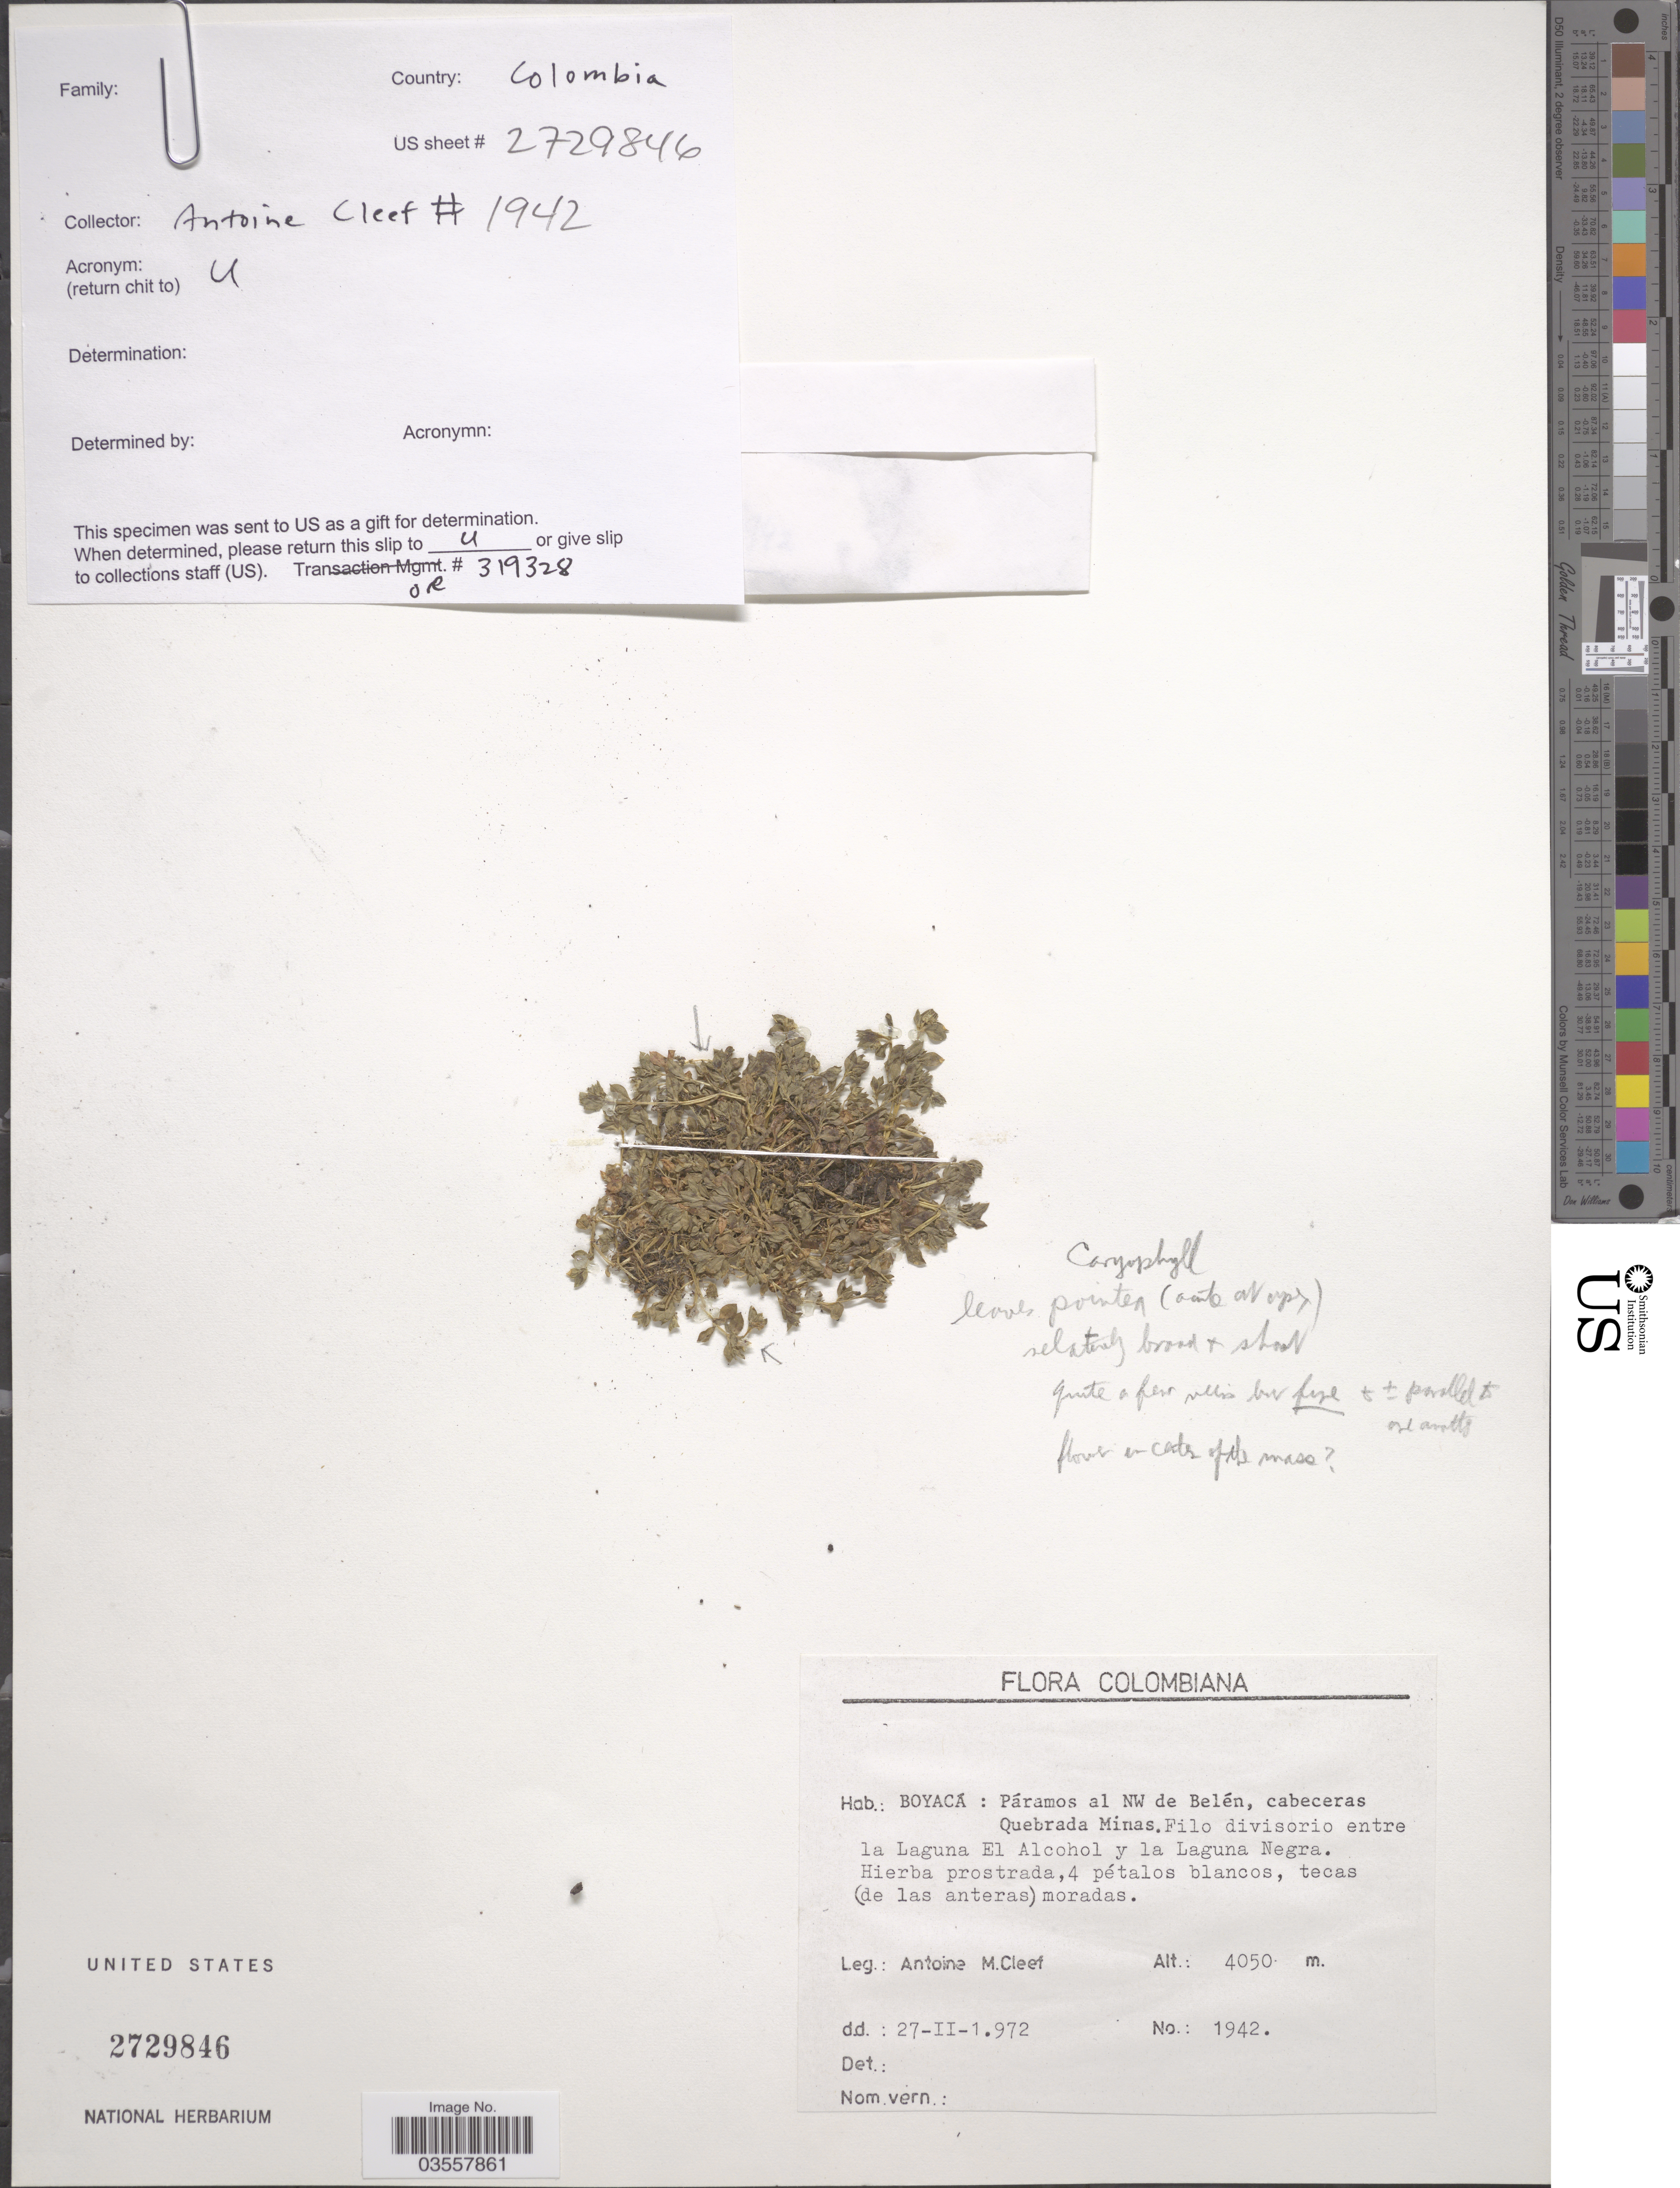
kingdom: Plantae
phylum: Tracheophyta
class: Magnoliopsida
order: Caryophyllales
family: Caryophyllaceae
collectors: A. M. Cleef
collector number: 1942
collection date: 1972-02-27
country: Colombia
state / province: Boyacá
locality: Páramos al NW de Belén, cabeceras Quebrada Minas. Filo divisorio entre la Laguna El Alcohol y la Laguna Negra.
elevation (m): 4050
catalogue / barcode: US 2729846